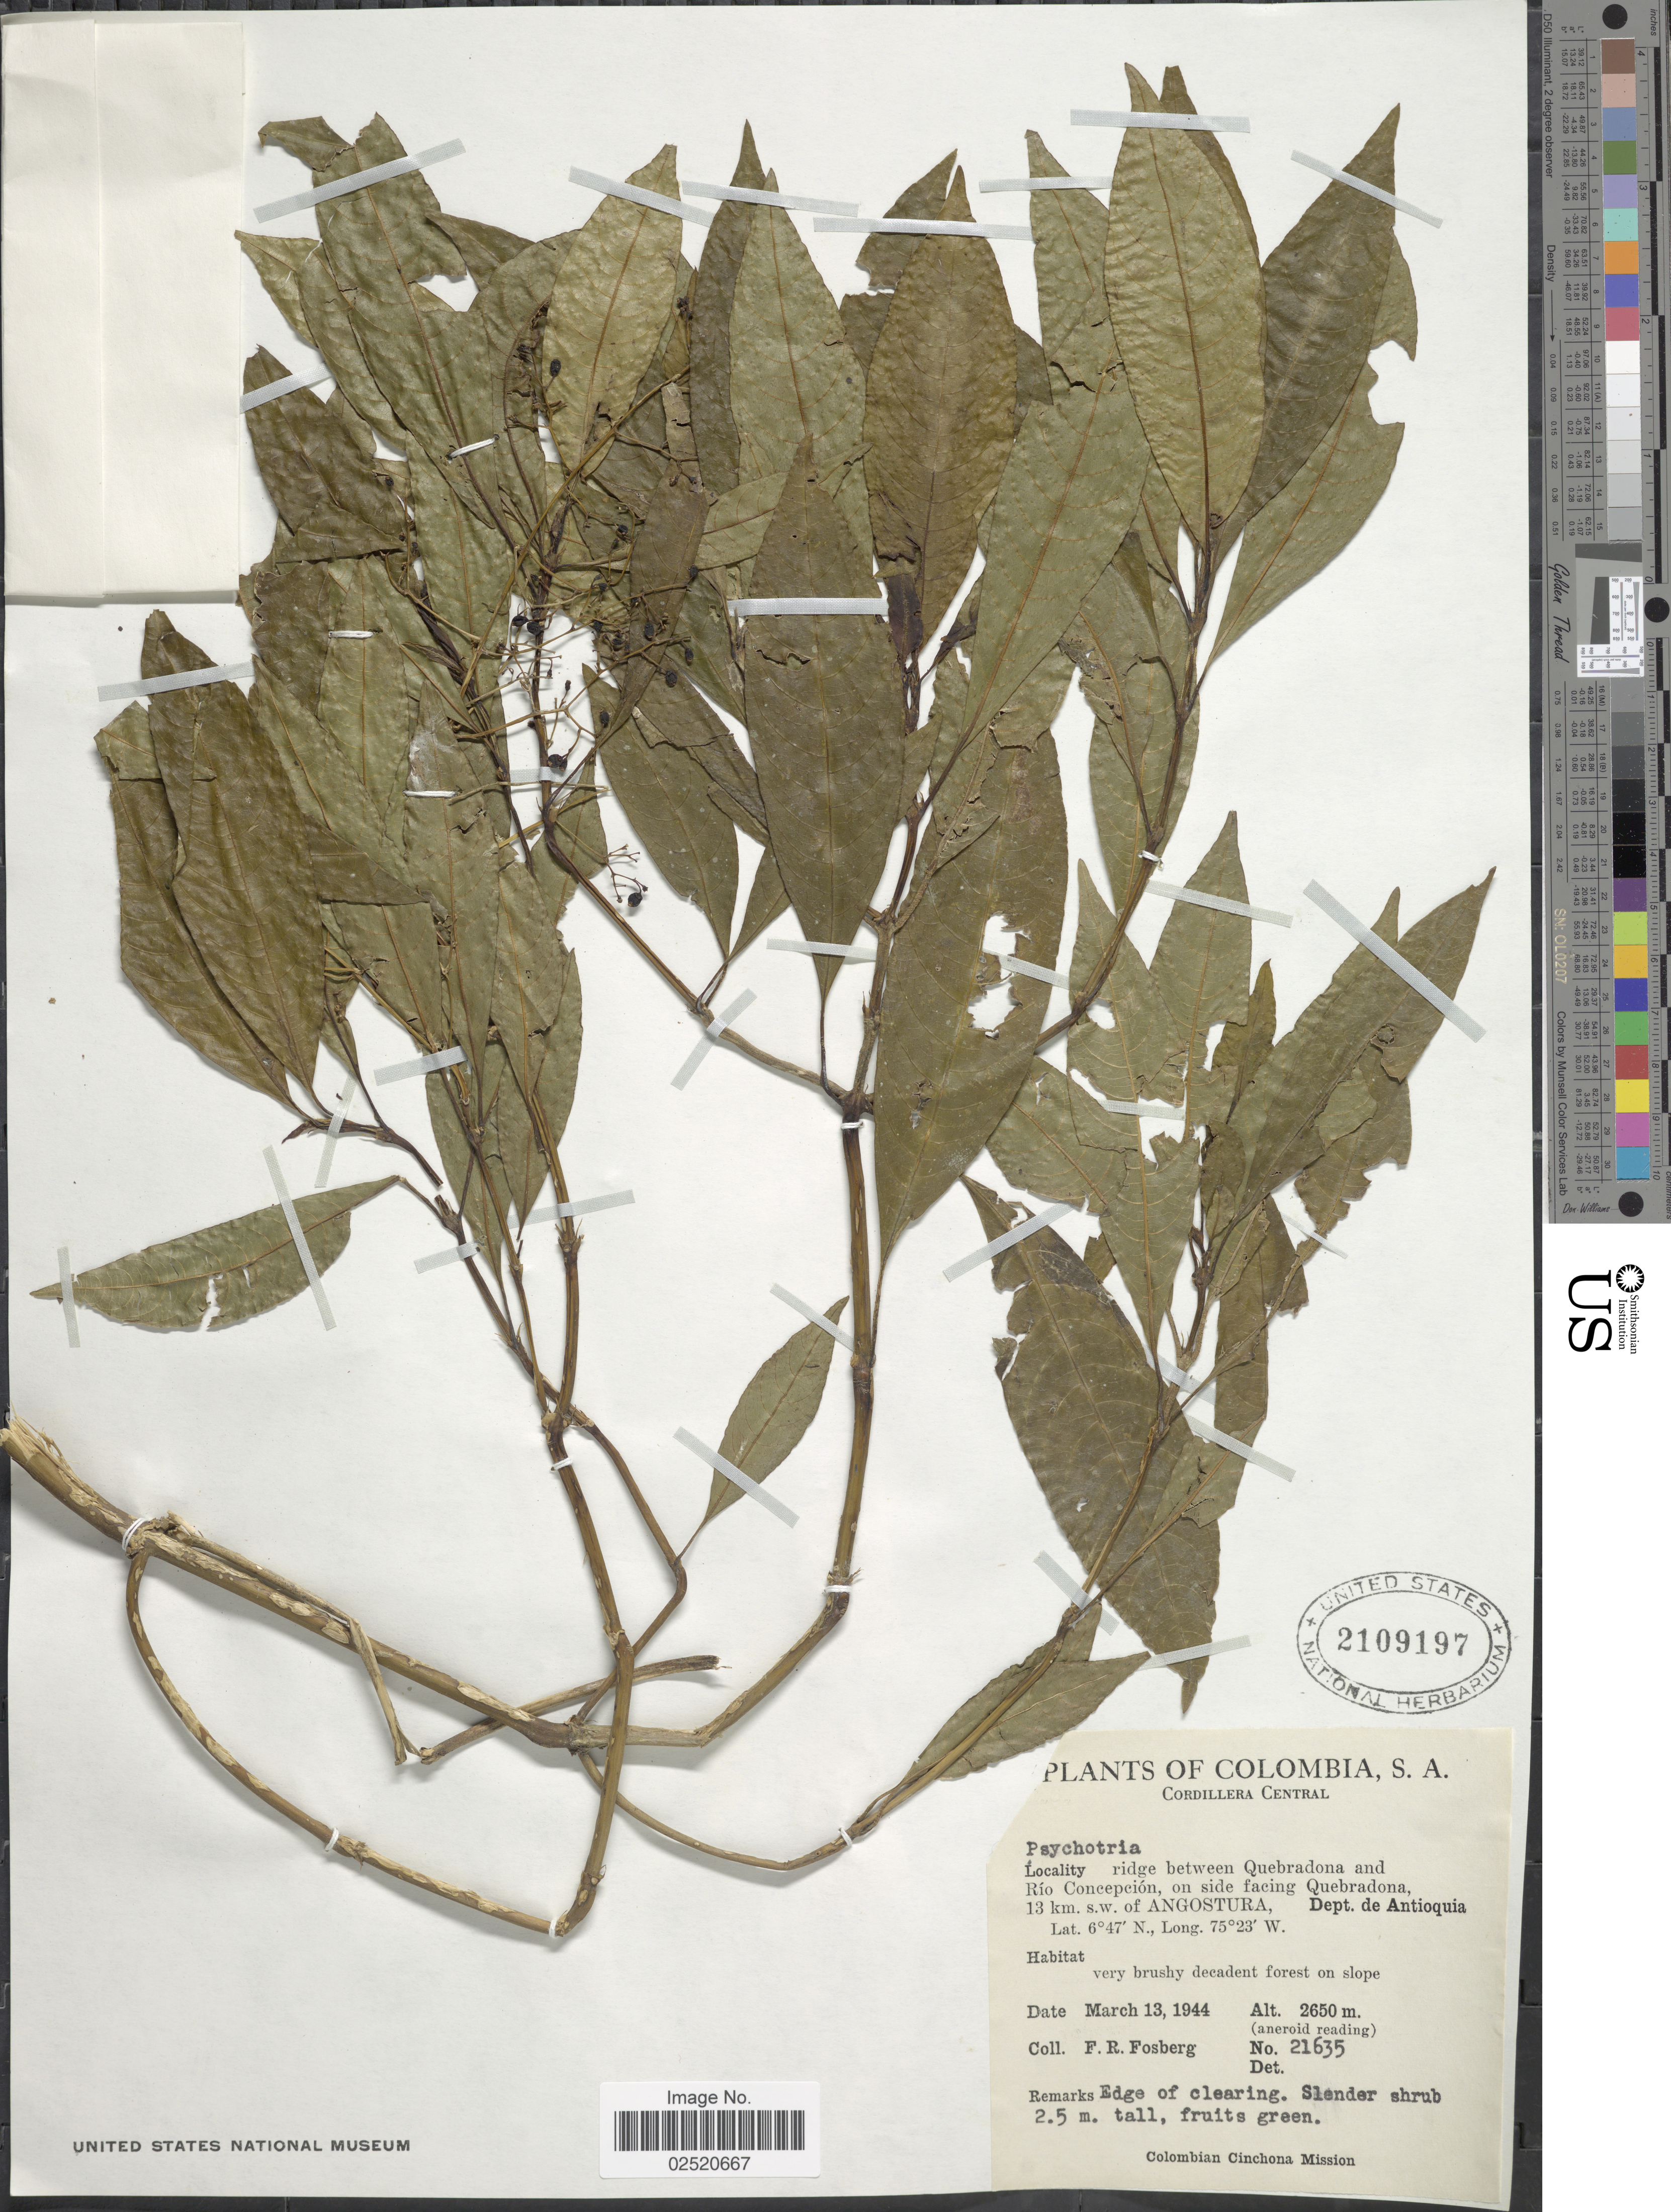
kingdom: Plantae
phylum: Tracheophyta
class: Magnoliopsida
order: Gentianales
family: Rubiaceae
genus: Psychotria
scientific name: Psychotria sp.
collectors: F. R. Fosberg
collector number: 21635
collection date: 1944-03-13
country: Colombia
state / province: Antioquia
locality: Cordillera Central. ridge between Quebradona and Río Concepción, on side facing Quebradona, 13 km. s.w. of Angostura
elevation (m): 2650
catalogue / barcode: US 2109197